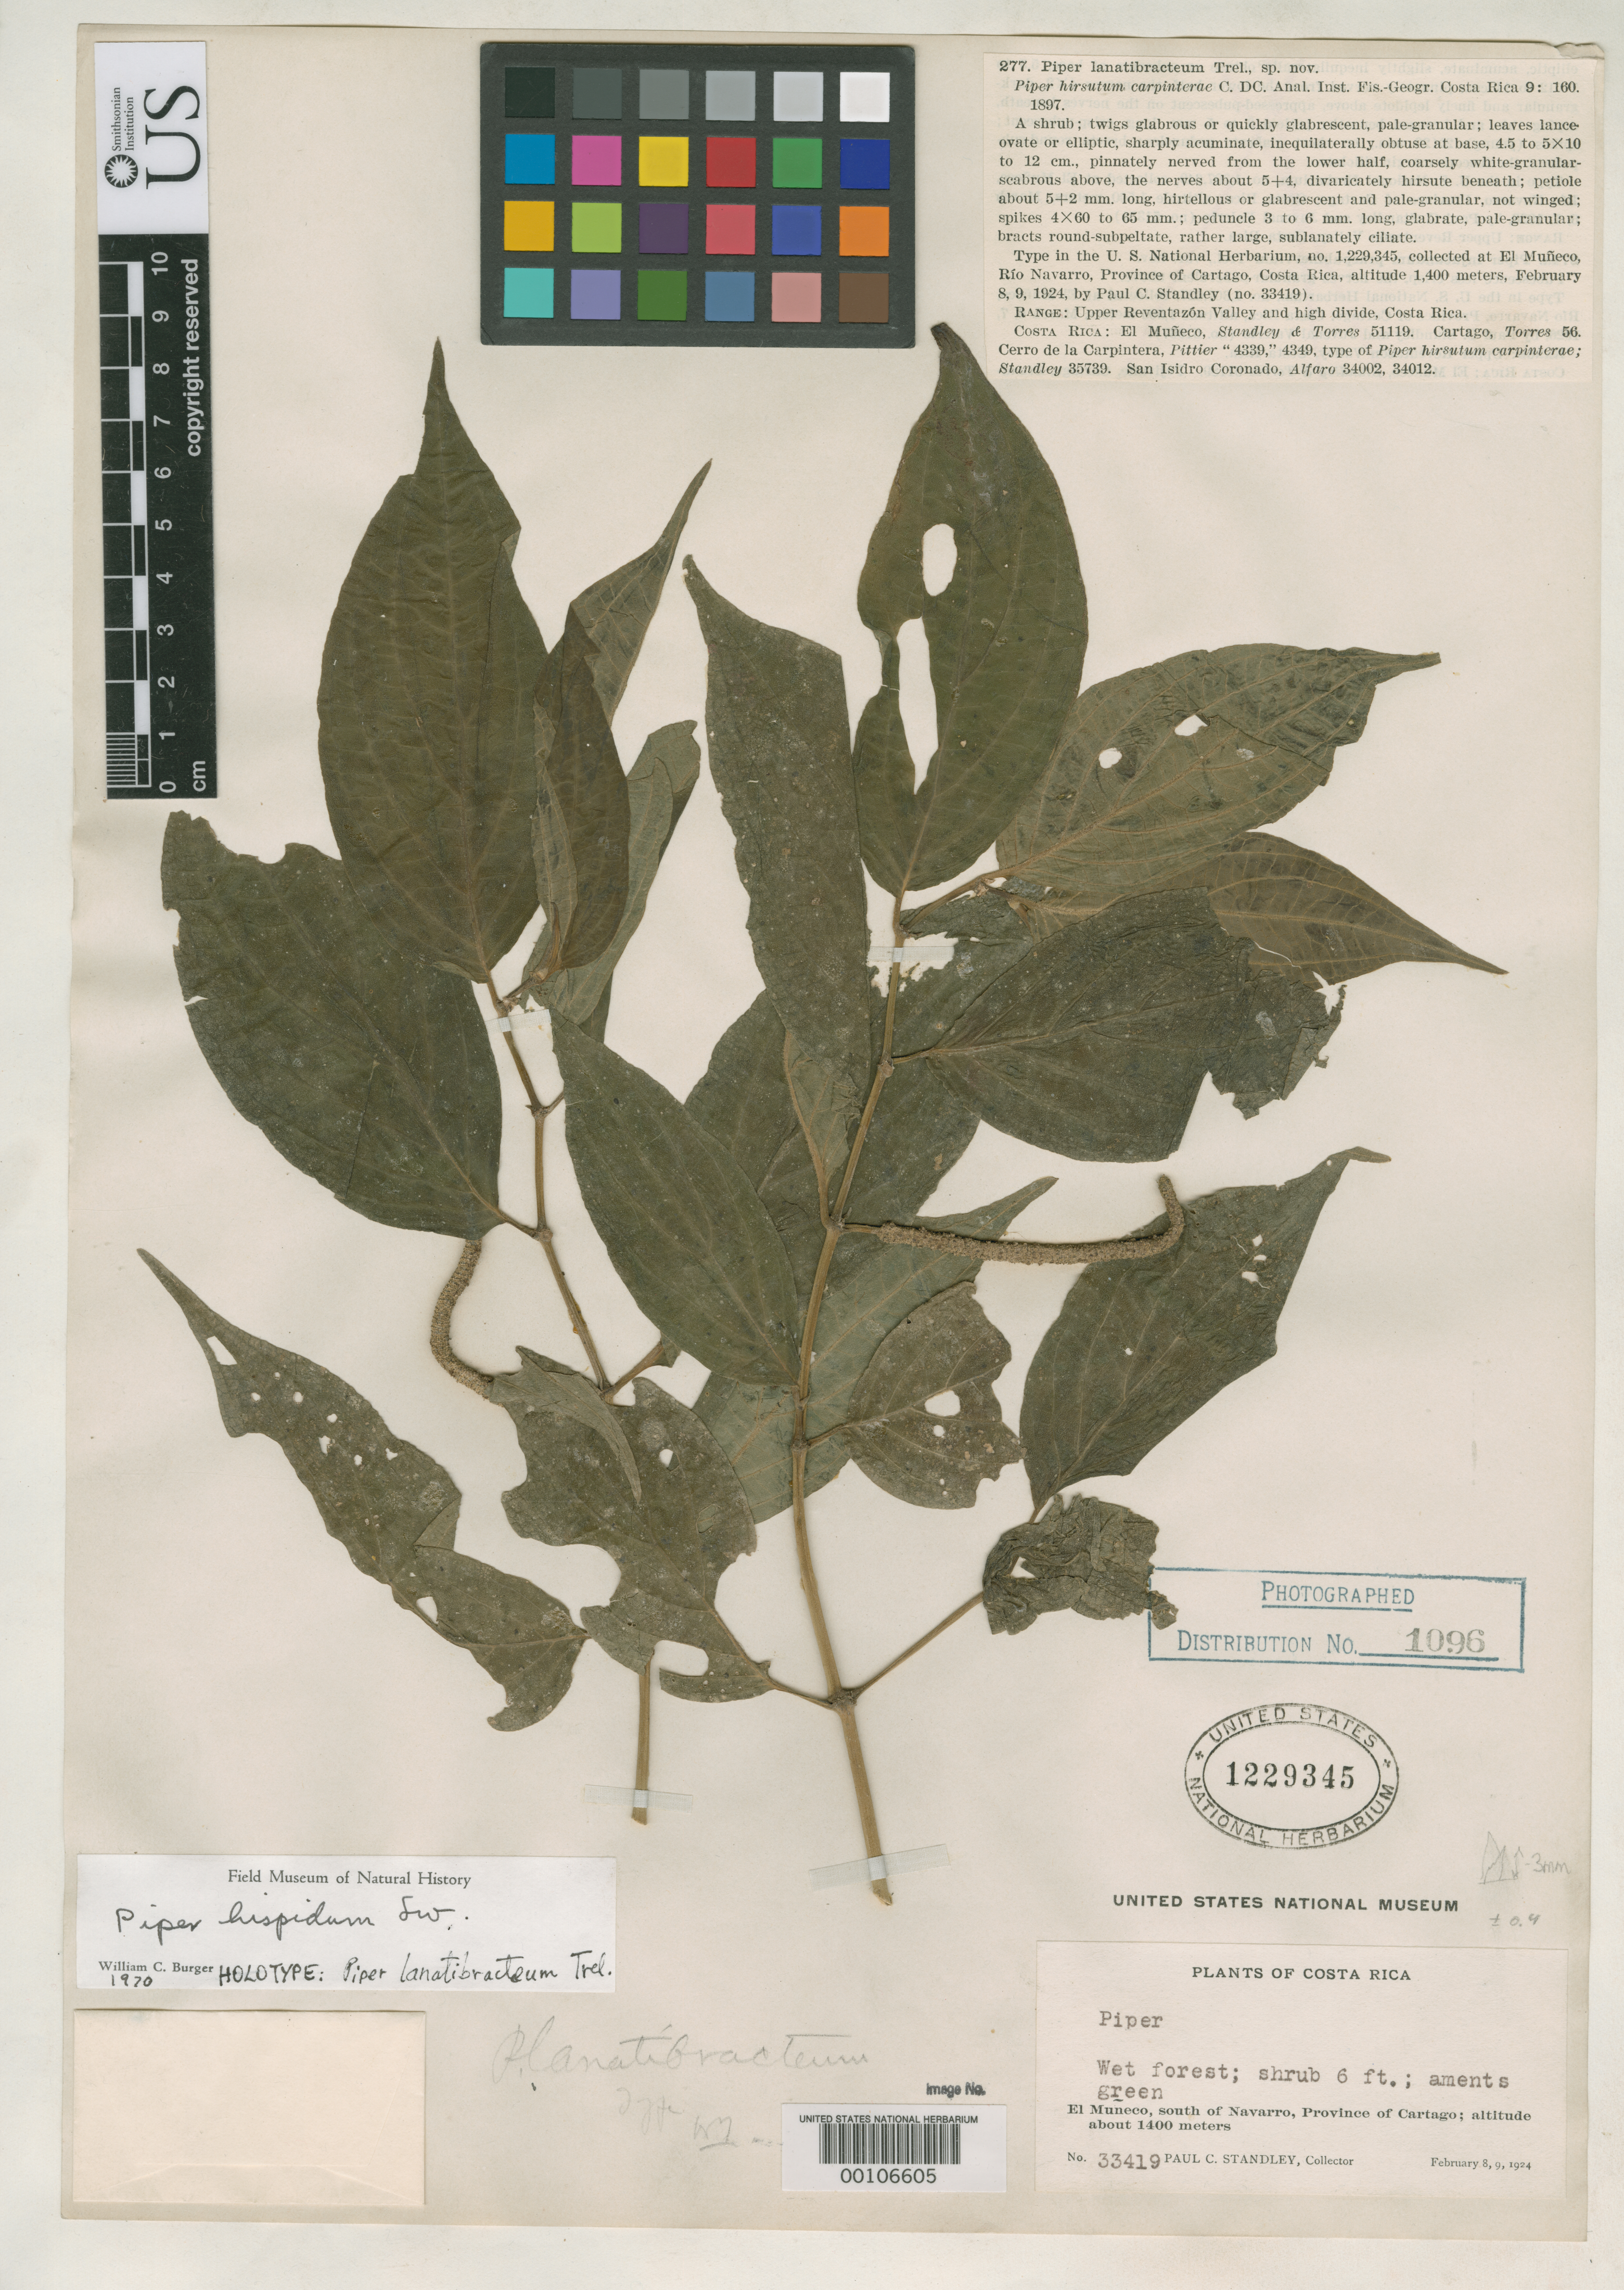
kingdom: Plantae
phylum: Tracheophyta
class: Magnoliopsida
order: Piperales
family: Piperaceae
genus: Piper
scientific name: Piper lanatibracteum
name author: Trel.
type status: Holotype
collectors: P. C. Standley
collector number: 33416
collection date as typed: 08 Feb 1924 to 09 Feb 1924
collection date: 1924-02-08/1924-02-09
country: Costa Rica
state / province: Cartago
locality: El Muneco, S of Navaro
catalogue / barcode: US 1229345